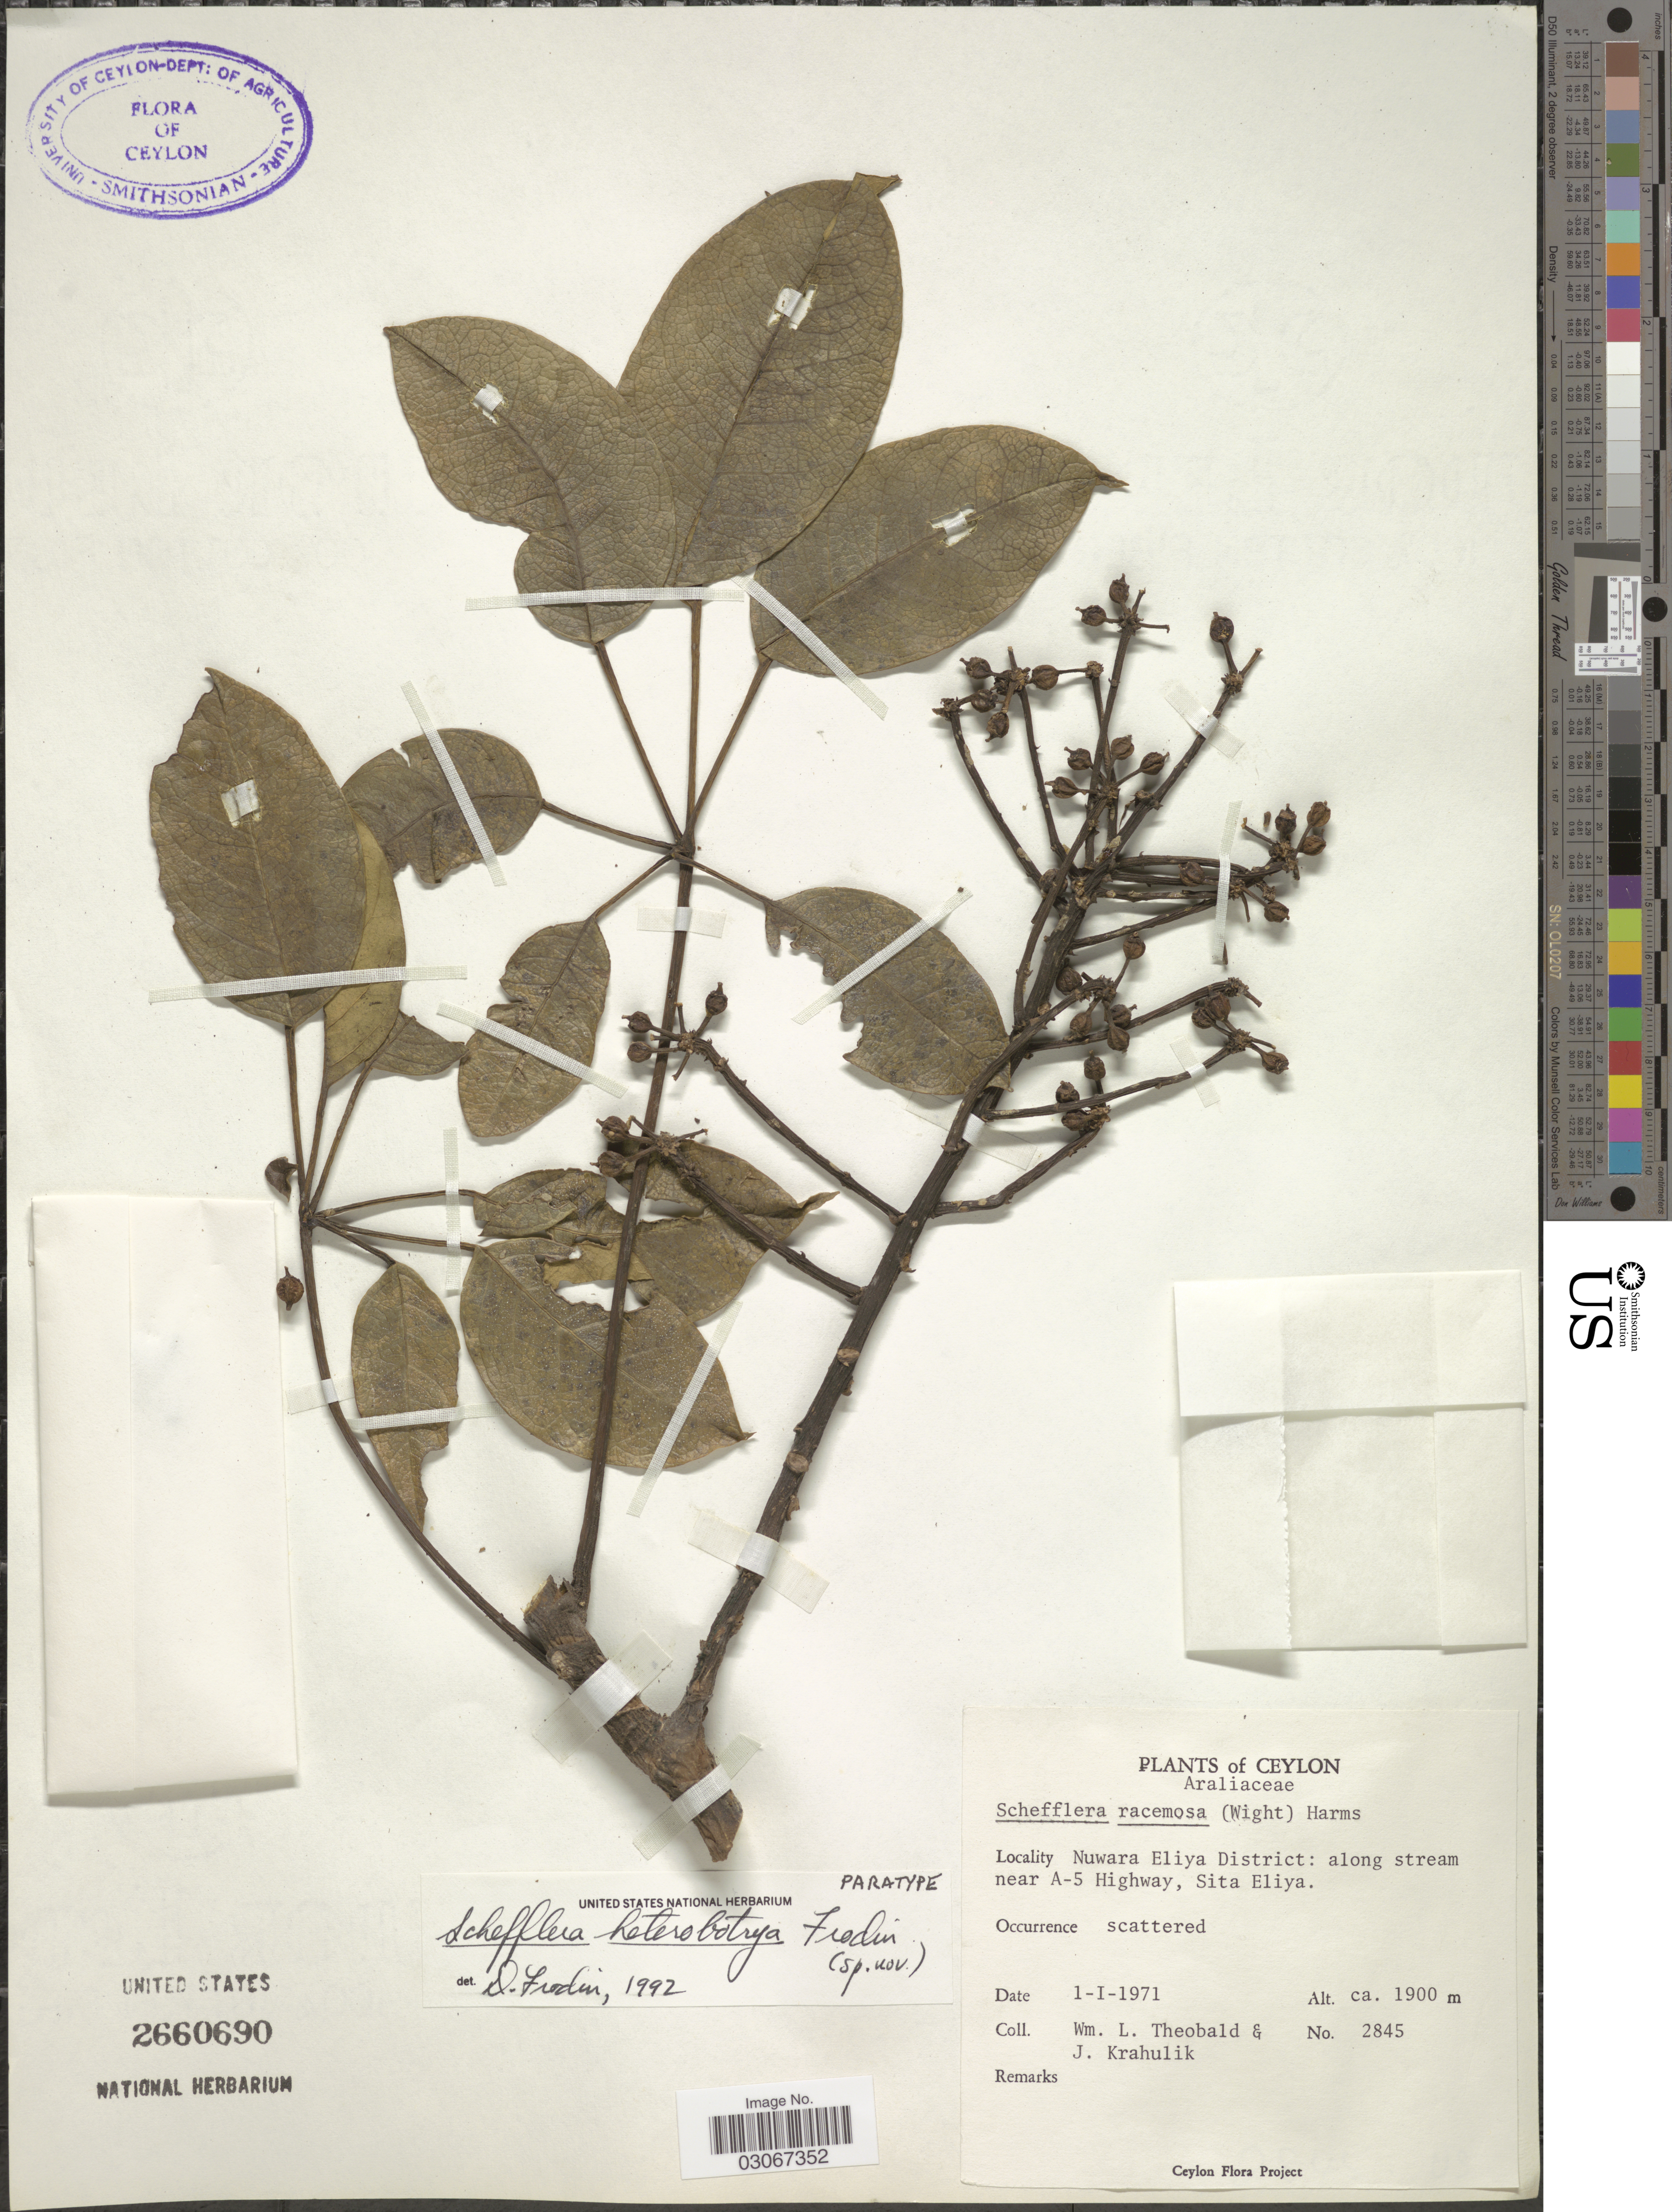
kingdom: Plantae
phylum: Tracheophyta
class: Magnoliopsida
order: Apiales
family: Araliaceae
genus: Schefflera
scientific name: Schefflera heterobotrya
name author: Frodin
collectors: W. L. Theobald & J. Krahulik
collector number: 2845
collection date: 1971-01-01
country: Sri Lanka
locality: Ceylon, Nuwara Eliya District: along stream near A-5 Highway, Sita Eliya.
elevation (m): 1900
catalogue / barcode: US 2660690